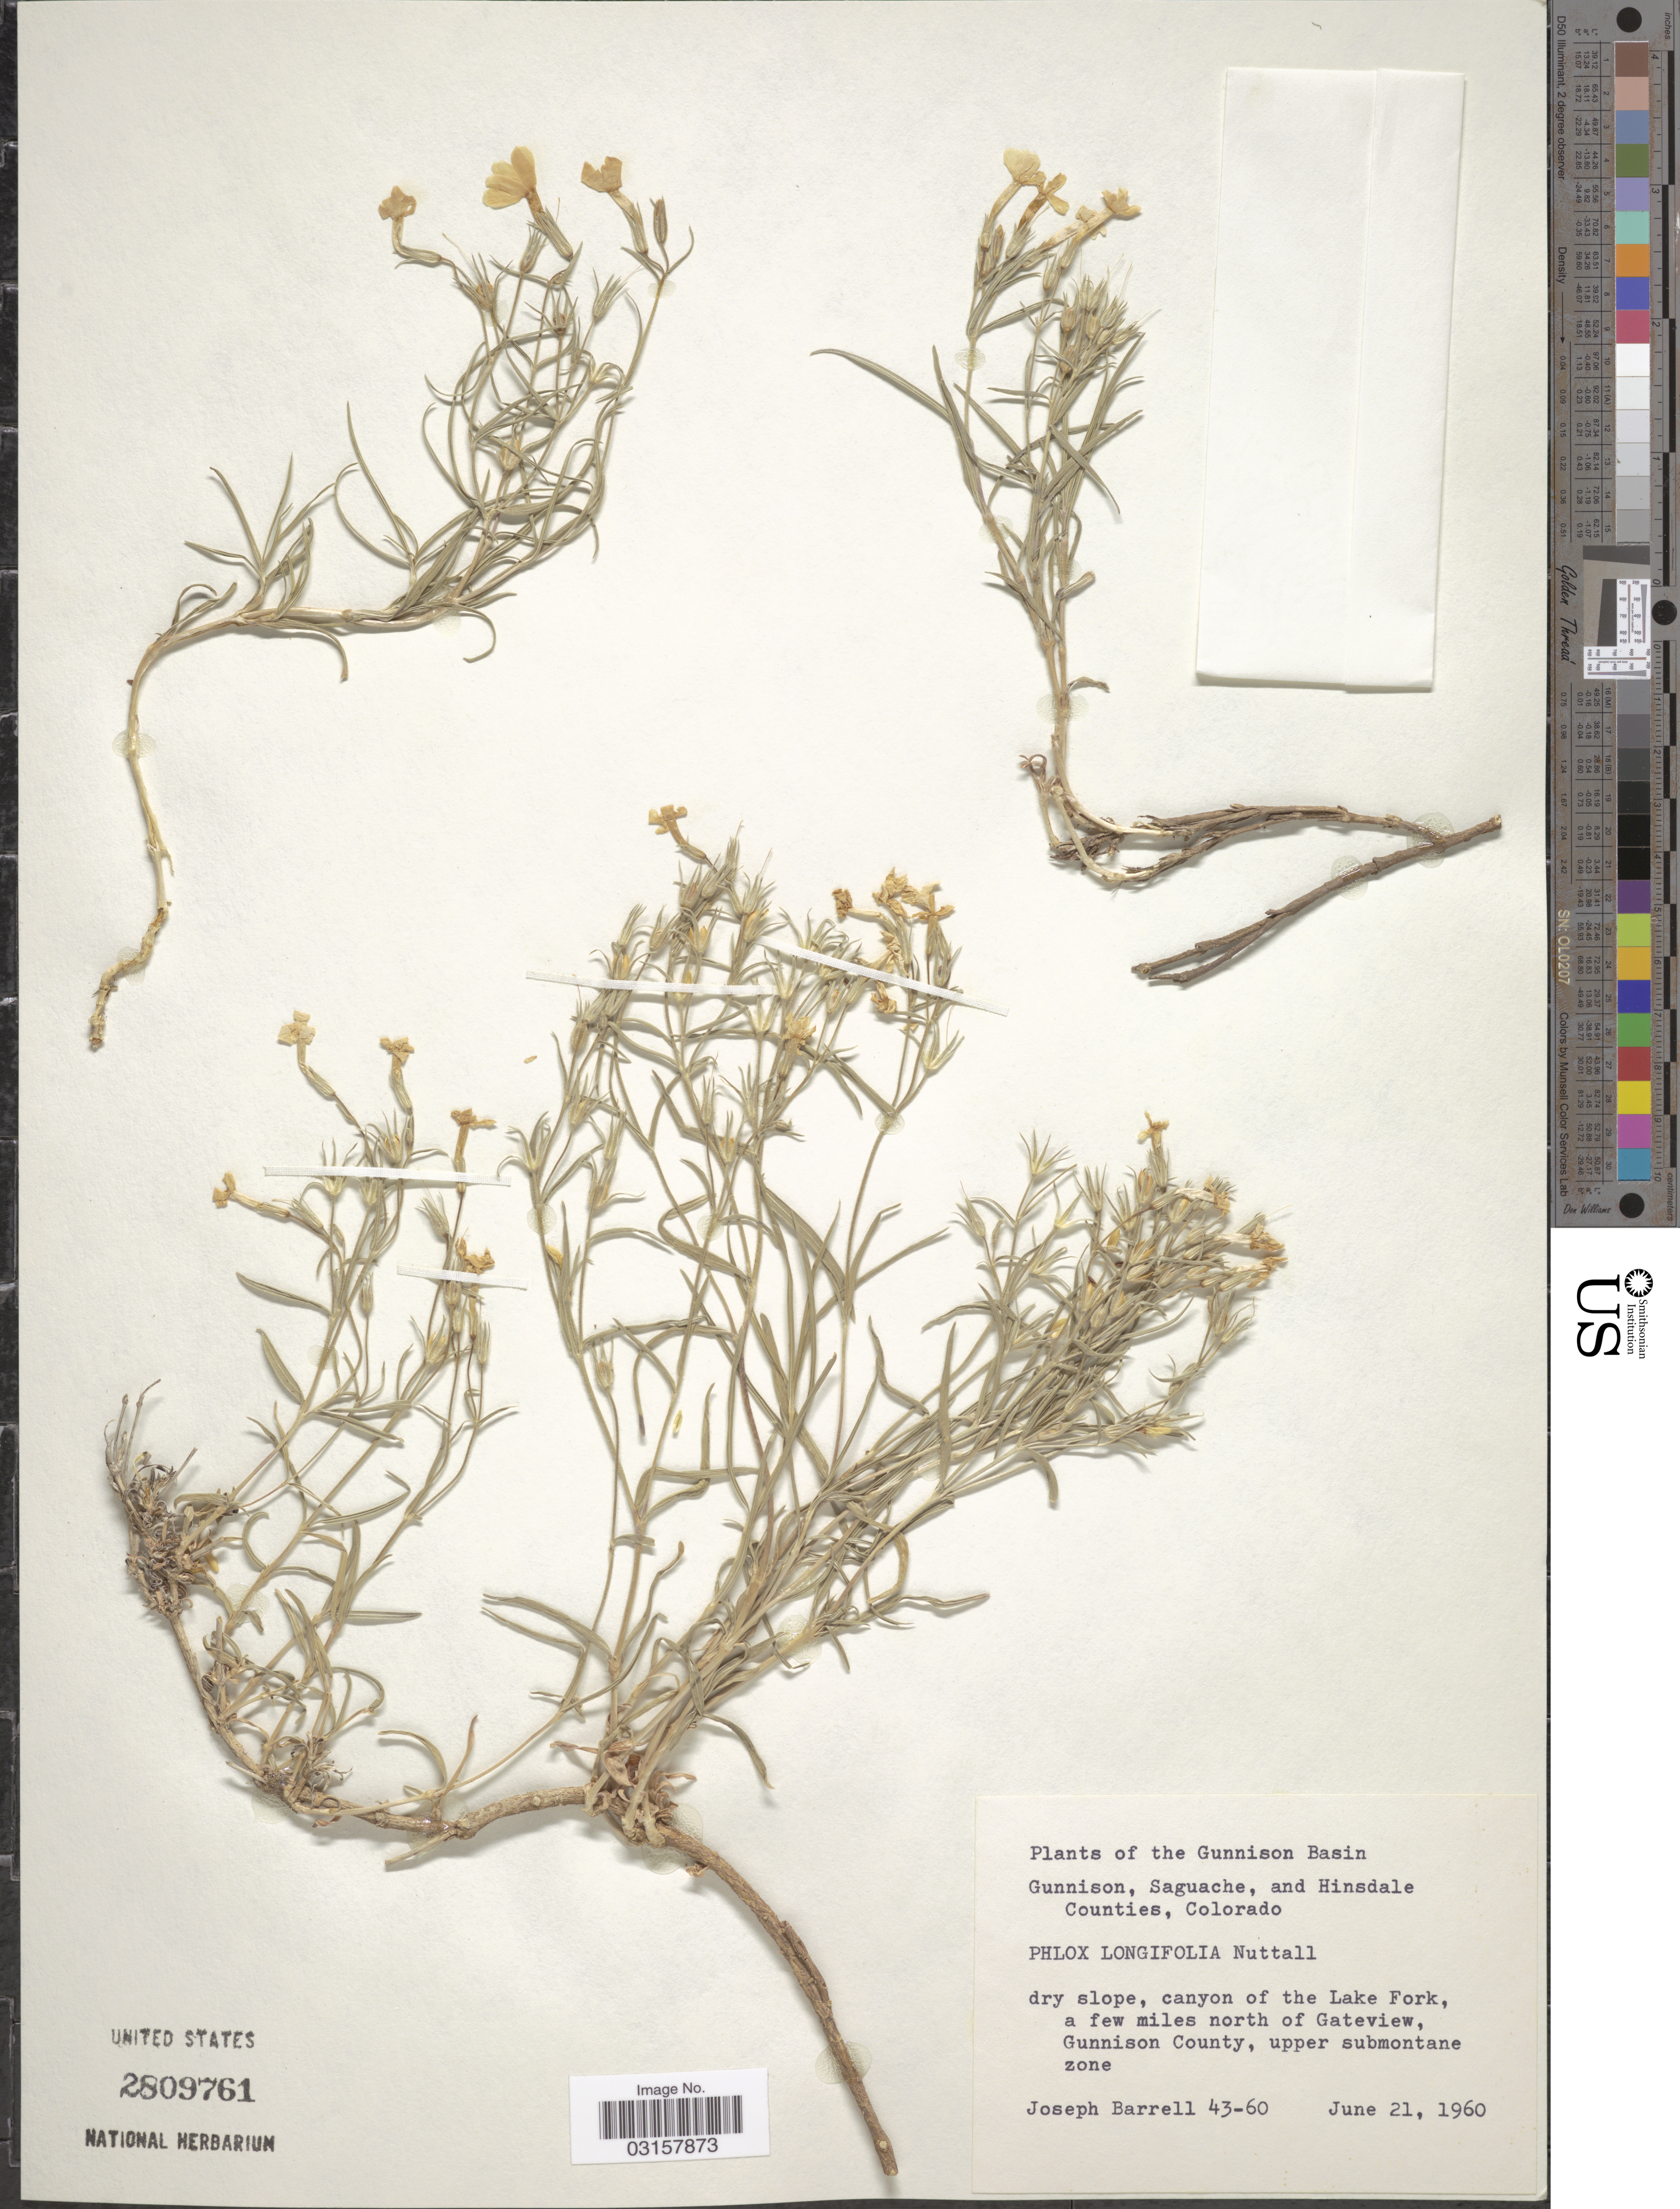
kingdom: Plantae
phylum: Tracheophyta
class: Magnoliopsida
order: Ericales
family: Polemoniaceae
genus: Phlox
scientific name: Phlox longifolia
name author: Nutt.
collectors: J. Barrell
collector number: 43-60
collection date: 1960-06-21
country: United States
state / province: Colorado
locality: The Gunnison Basin. Gunnison, canyon of the Lake Fork, a few miles north of Gateview, Gunnison County, upper submontane zone.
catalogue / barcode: US 2809761